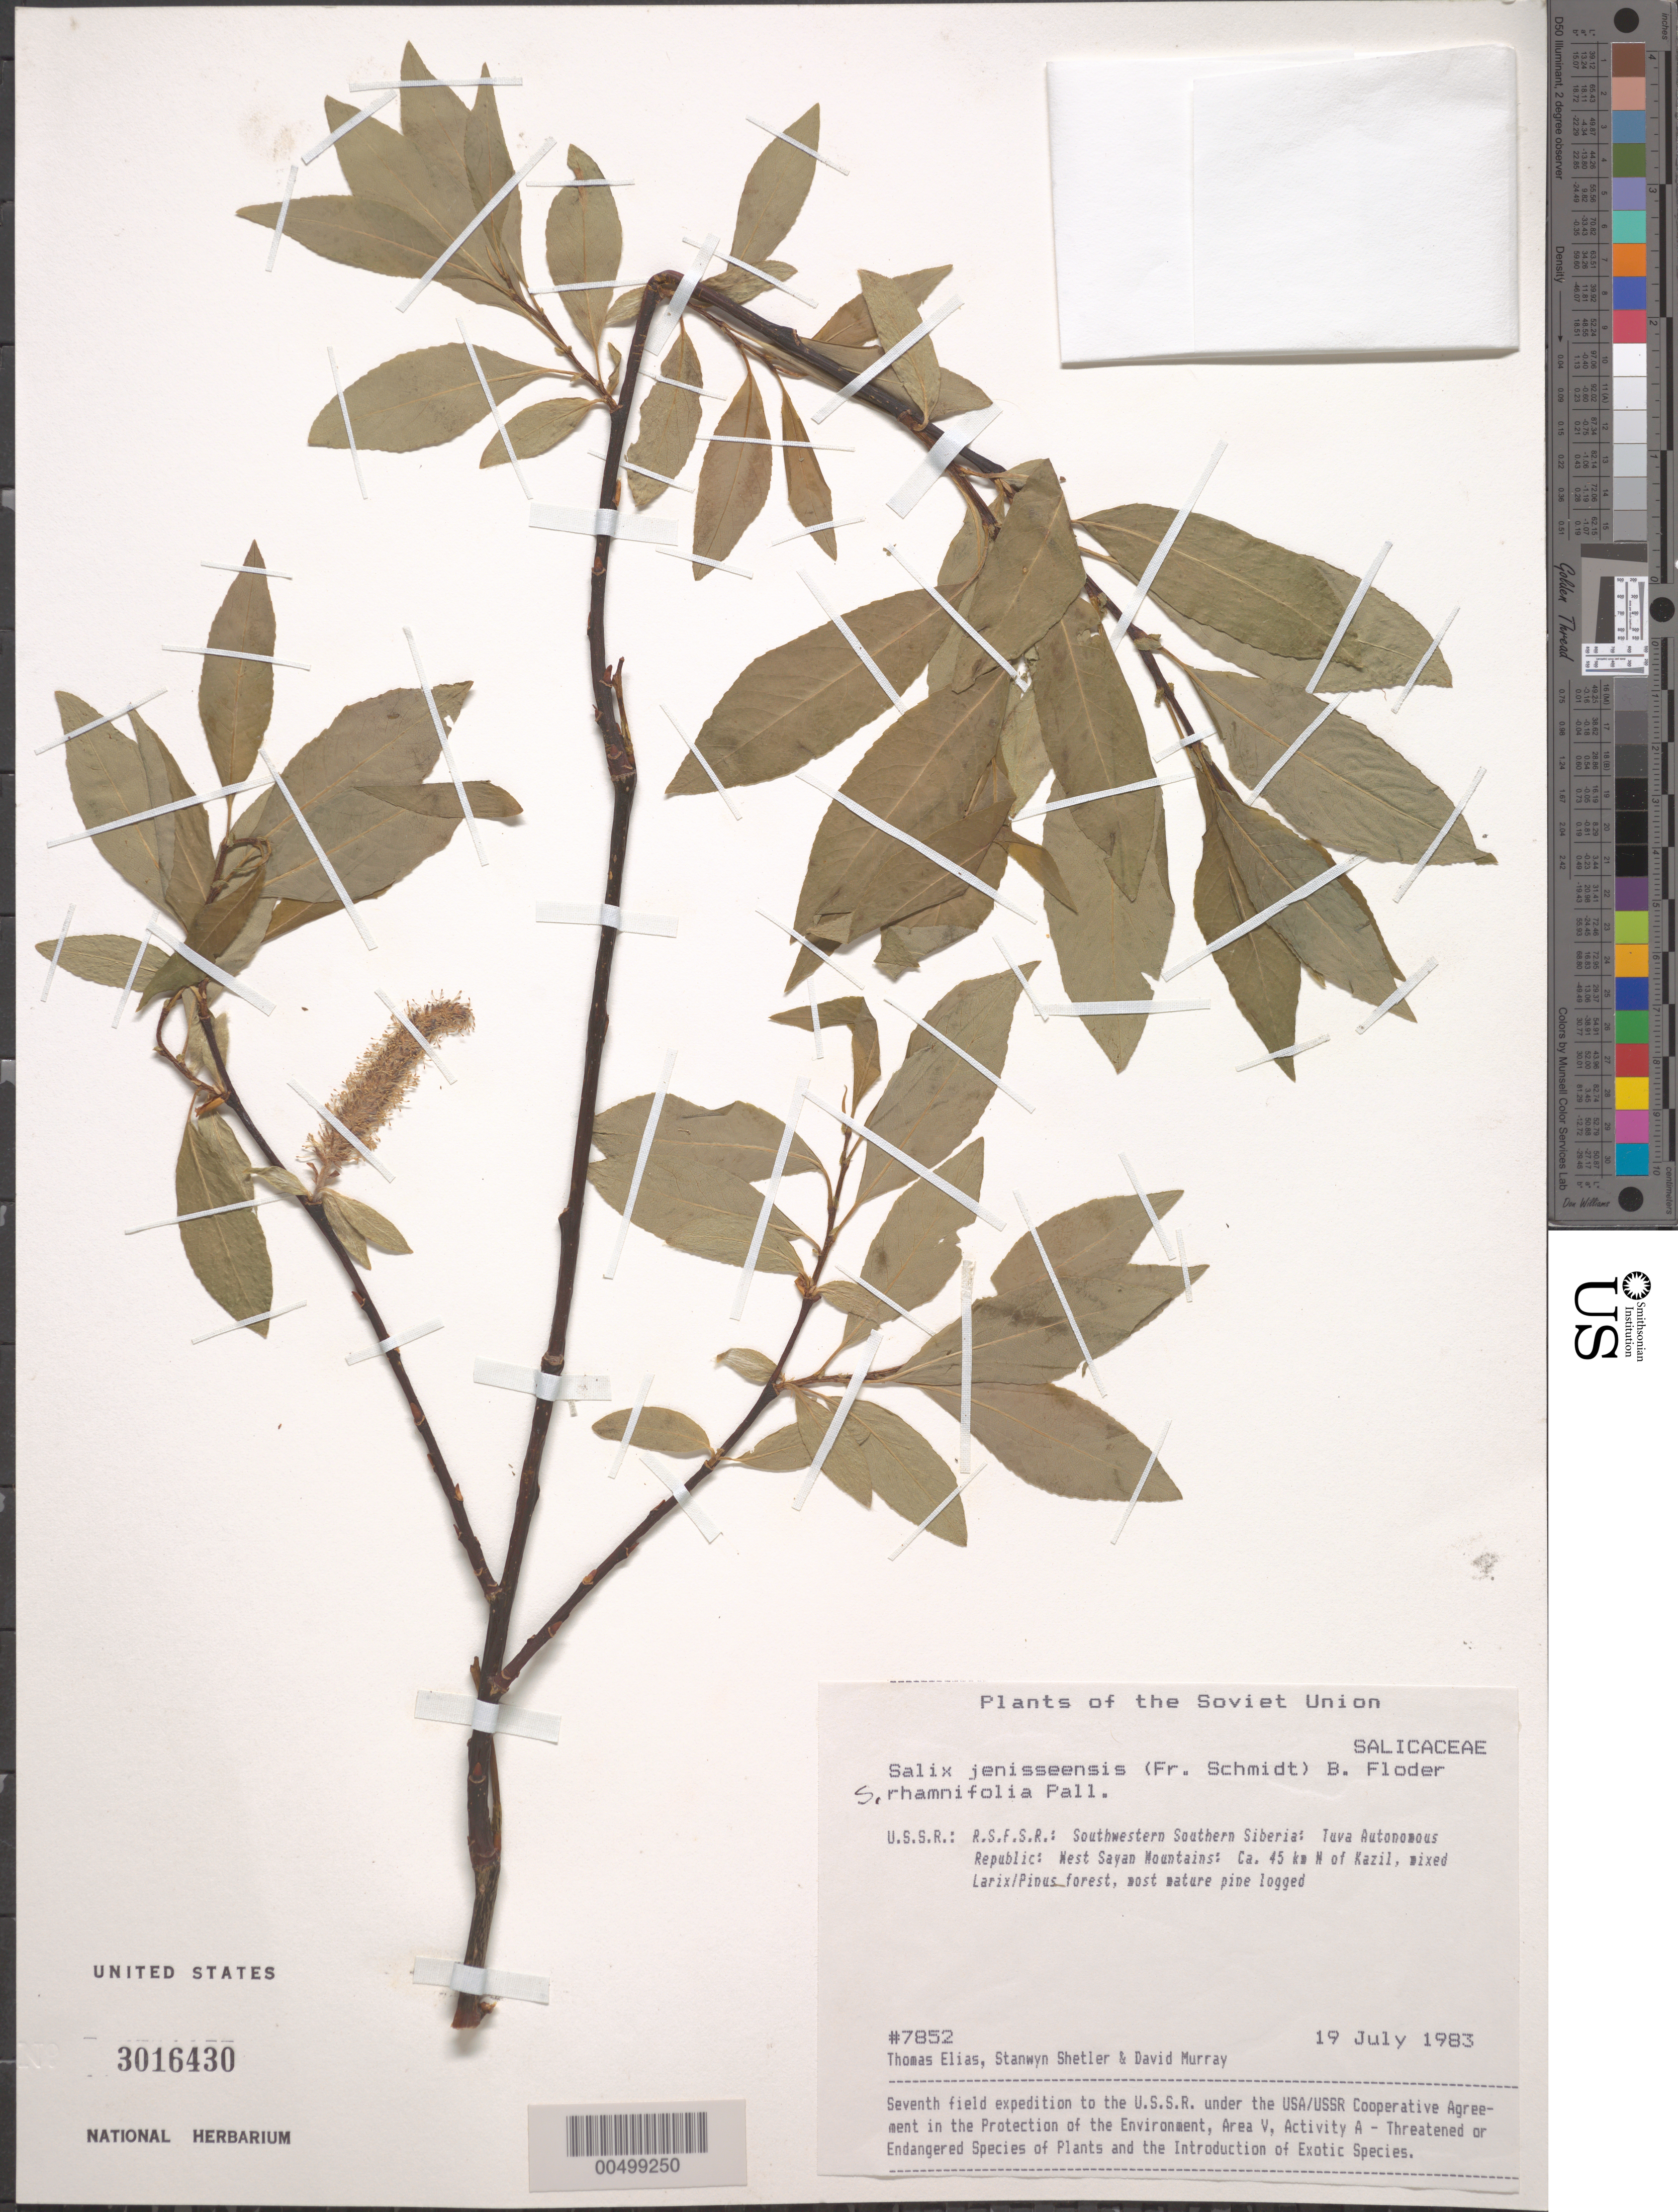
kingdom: Plantae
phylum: Tracheophyta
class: Magnoliopsida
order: Malpighiales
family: Salicaceae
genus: Salix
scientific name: Salix jenisseensis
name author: (Schmidt) Flod.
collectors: T. Elias, S. Shetler & D. F. Murray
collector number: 7852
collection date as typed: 19 Jul 1983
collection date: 1983-07-19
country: Russian Federation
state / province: Tuva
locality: West Sayan Mountains, ca. 45 km N of Kazil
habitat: mixed Larix/Pinus forest, most mature pine logged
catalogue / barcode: US 3016430